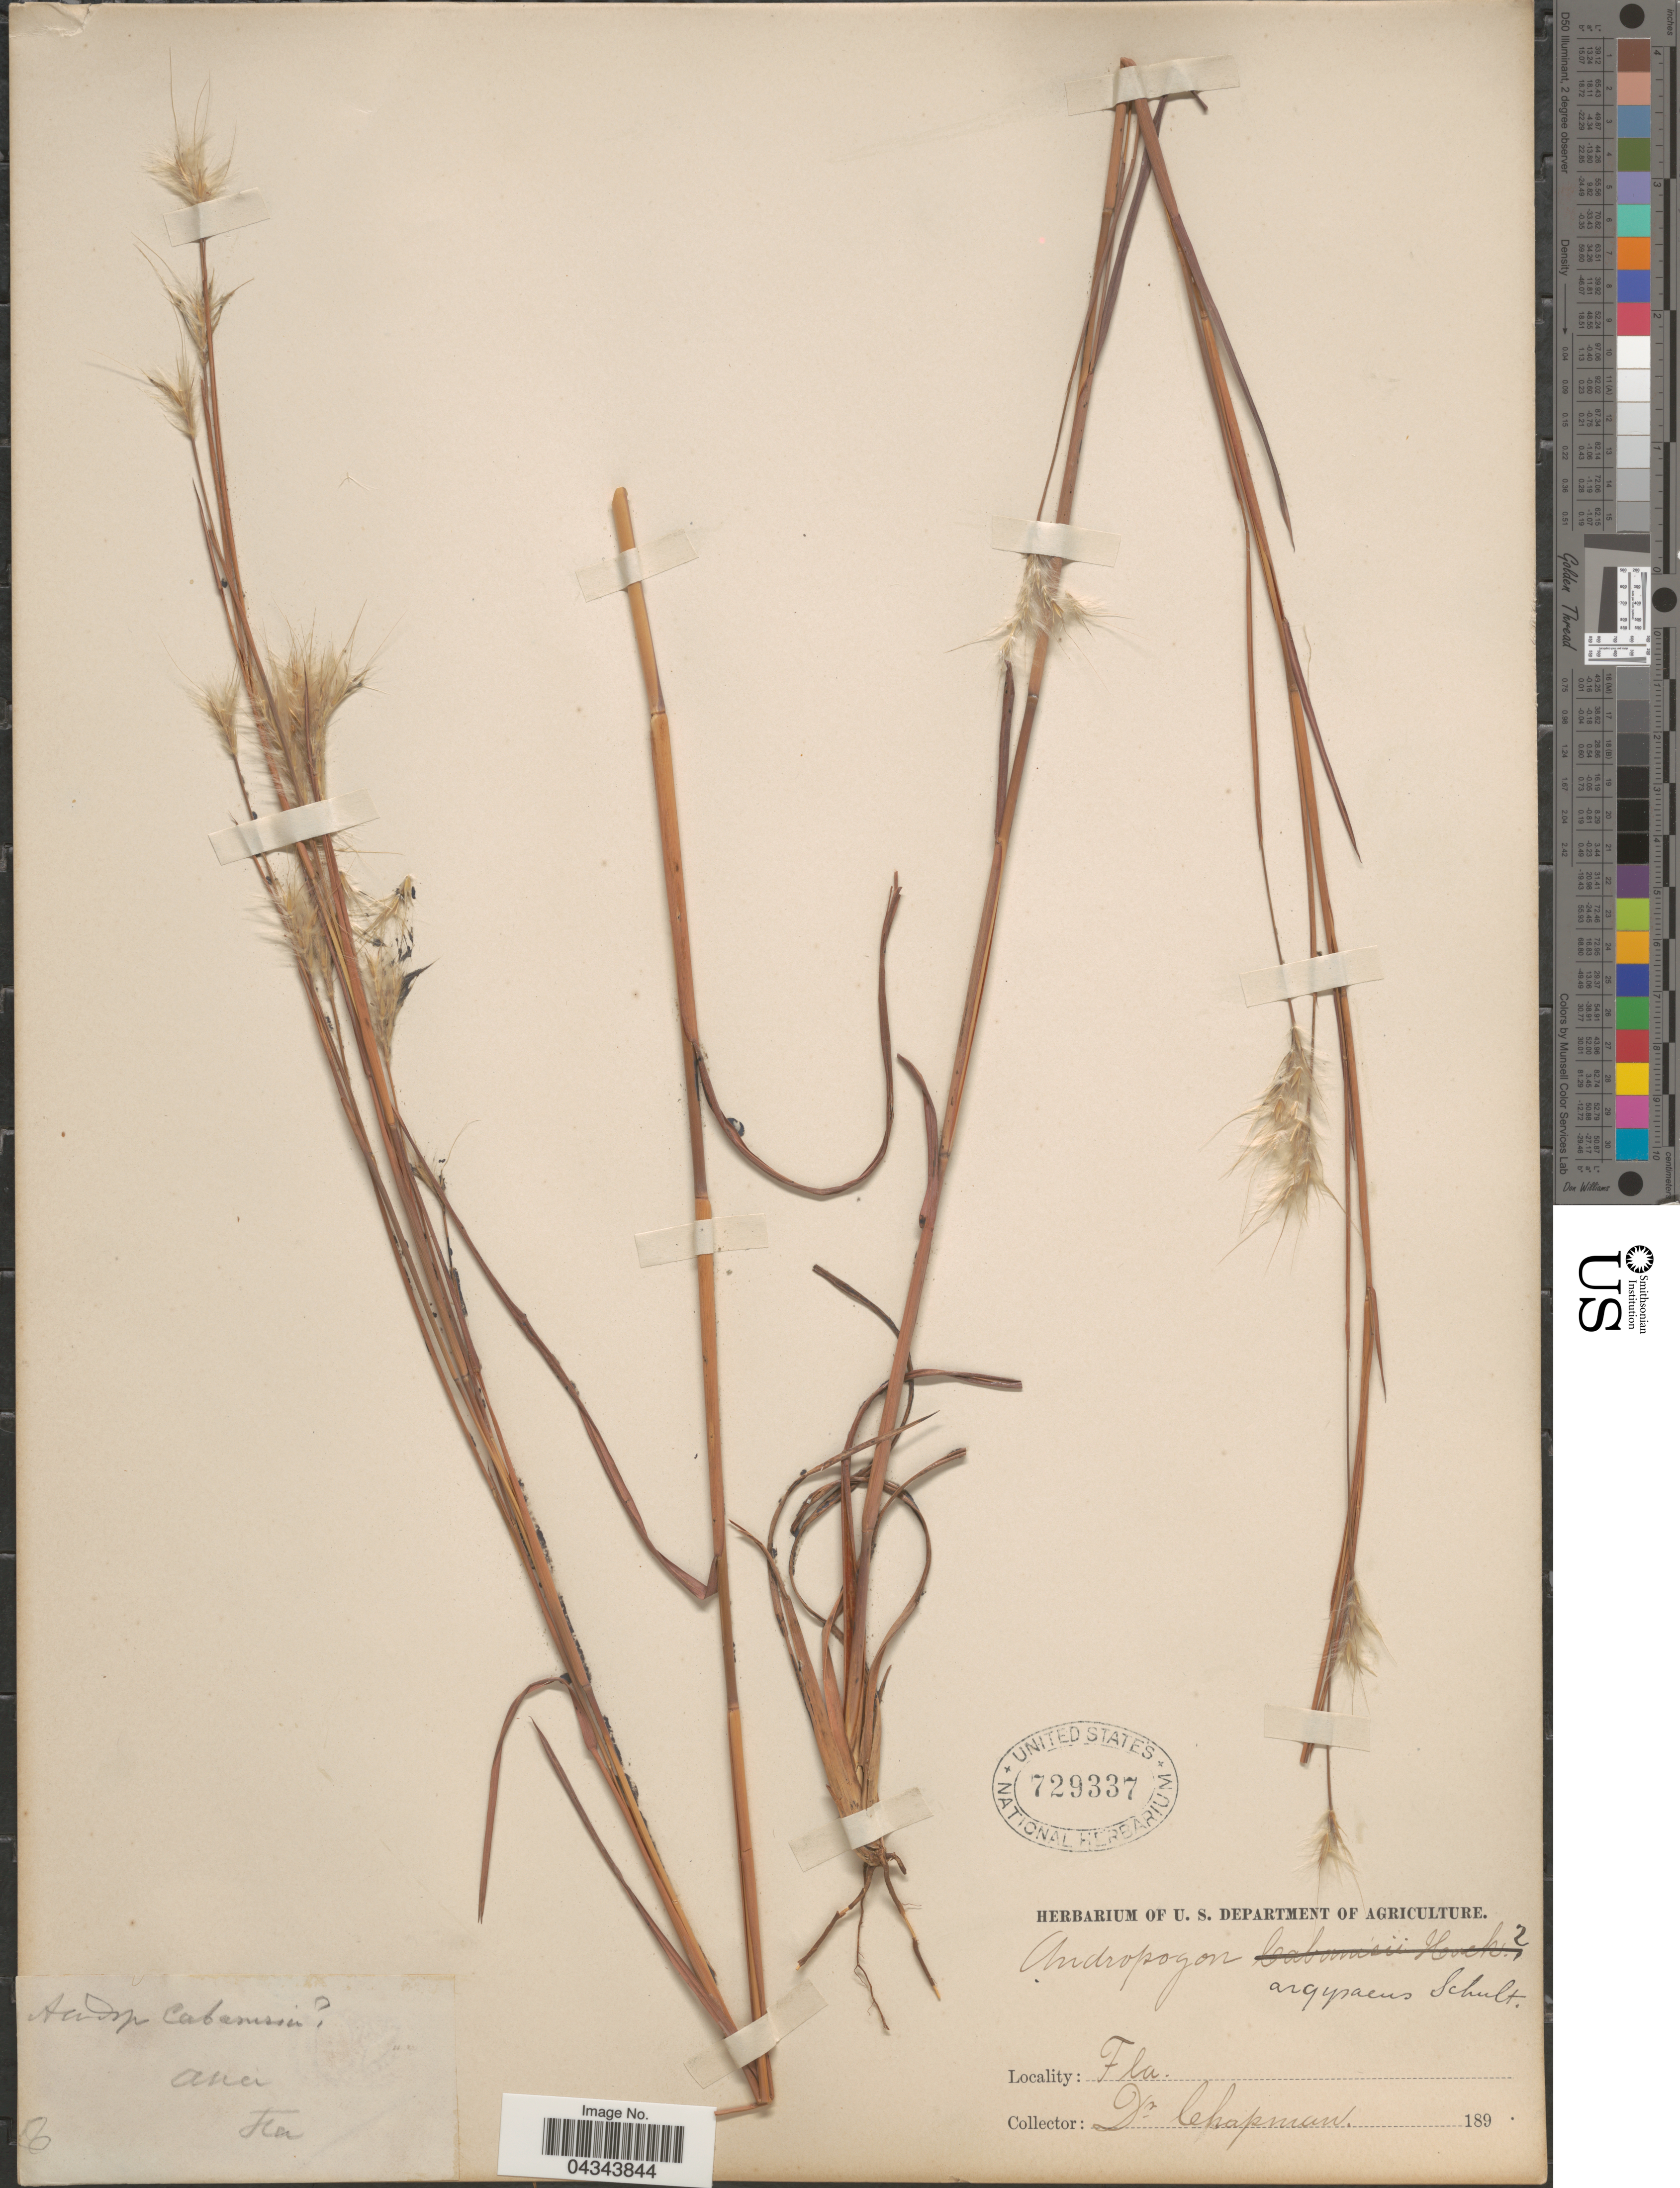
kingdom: Plantae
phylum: Tracheophyta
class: Liliopsida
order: Poales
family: Poaceae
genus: Andropogon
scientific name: Andropogon ternarius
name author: Michx.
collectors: A. Chapman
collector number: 3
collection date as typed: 189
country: United States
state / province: Florida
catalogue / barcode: US 729337